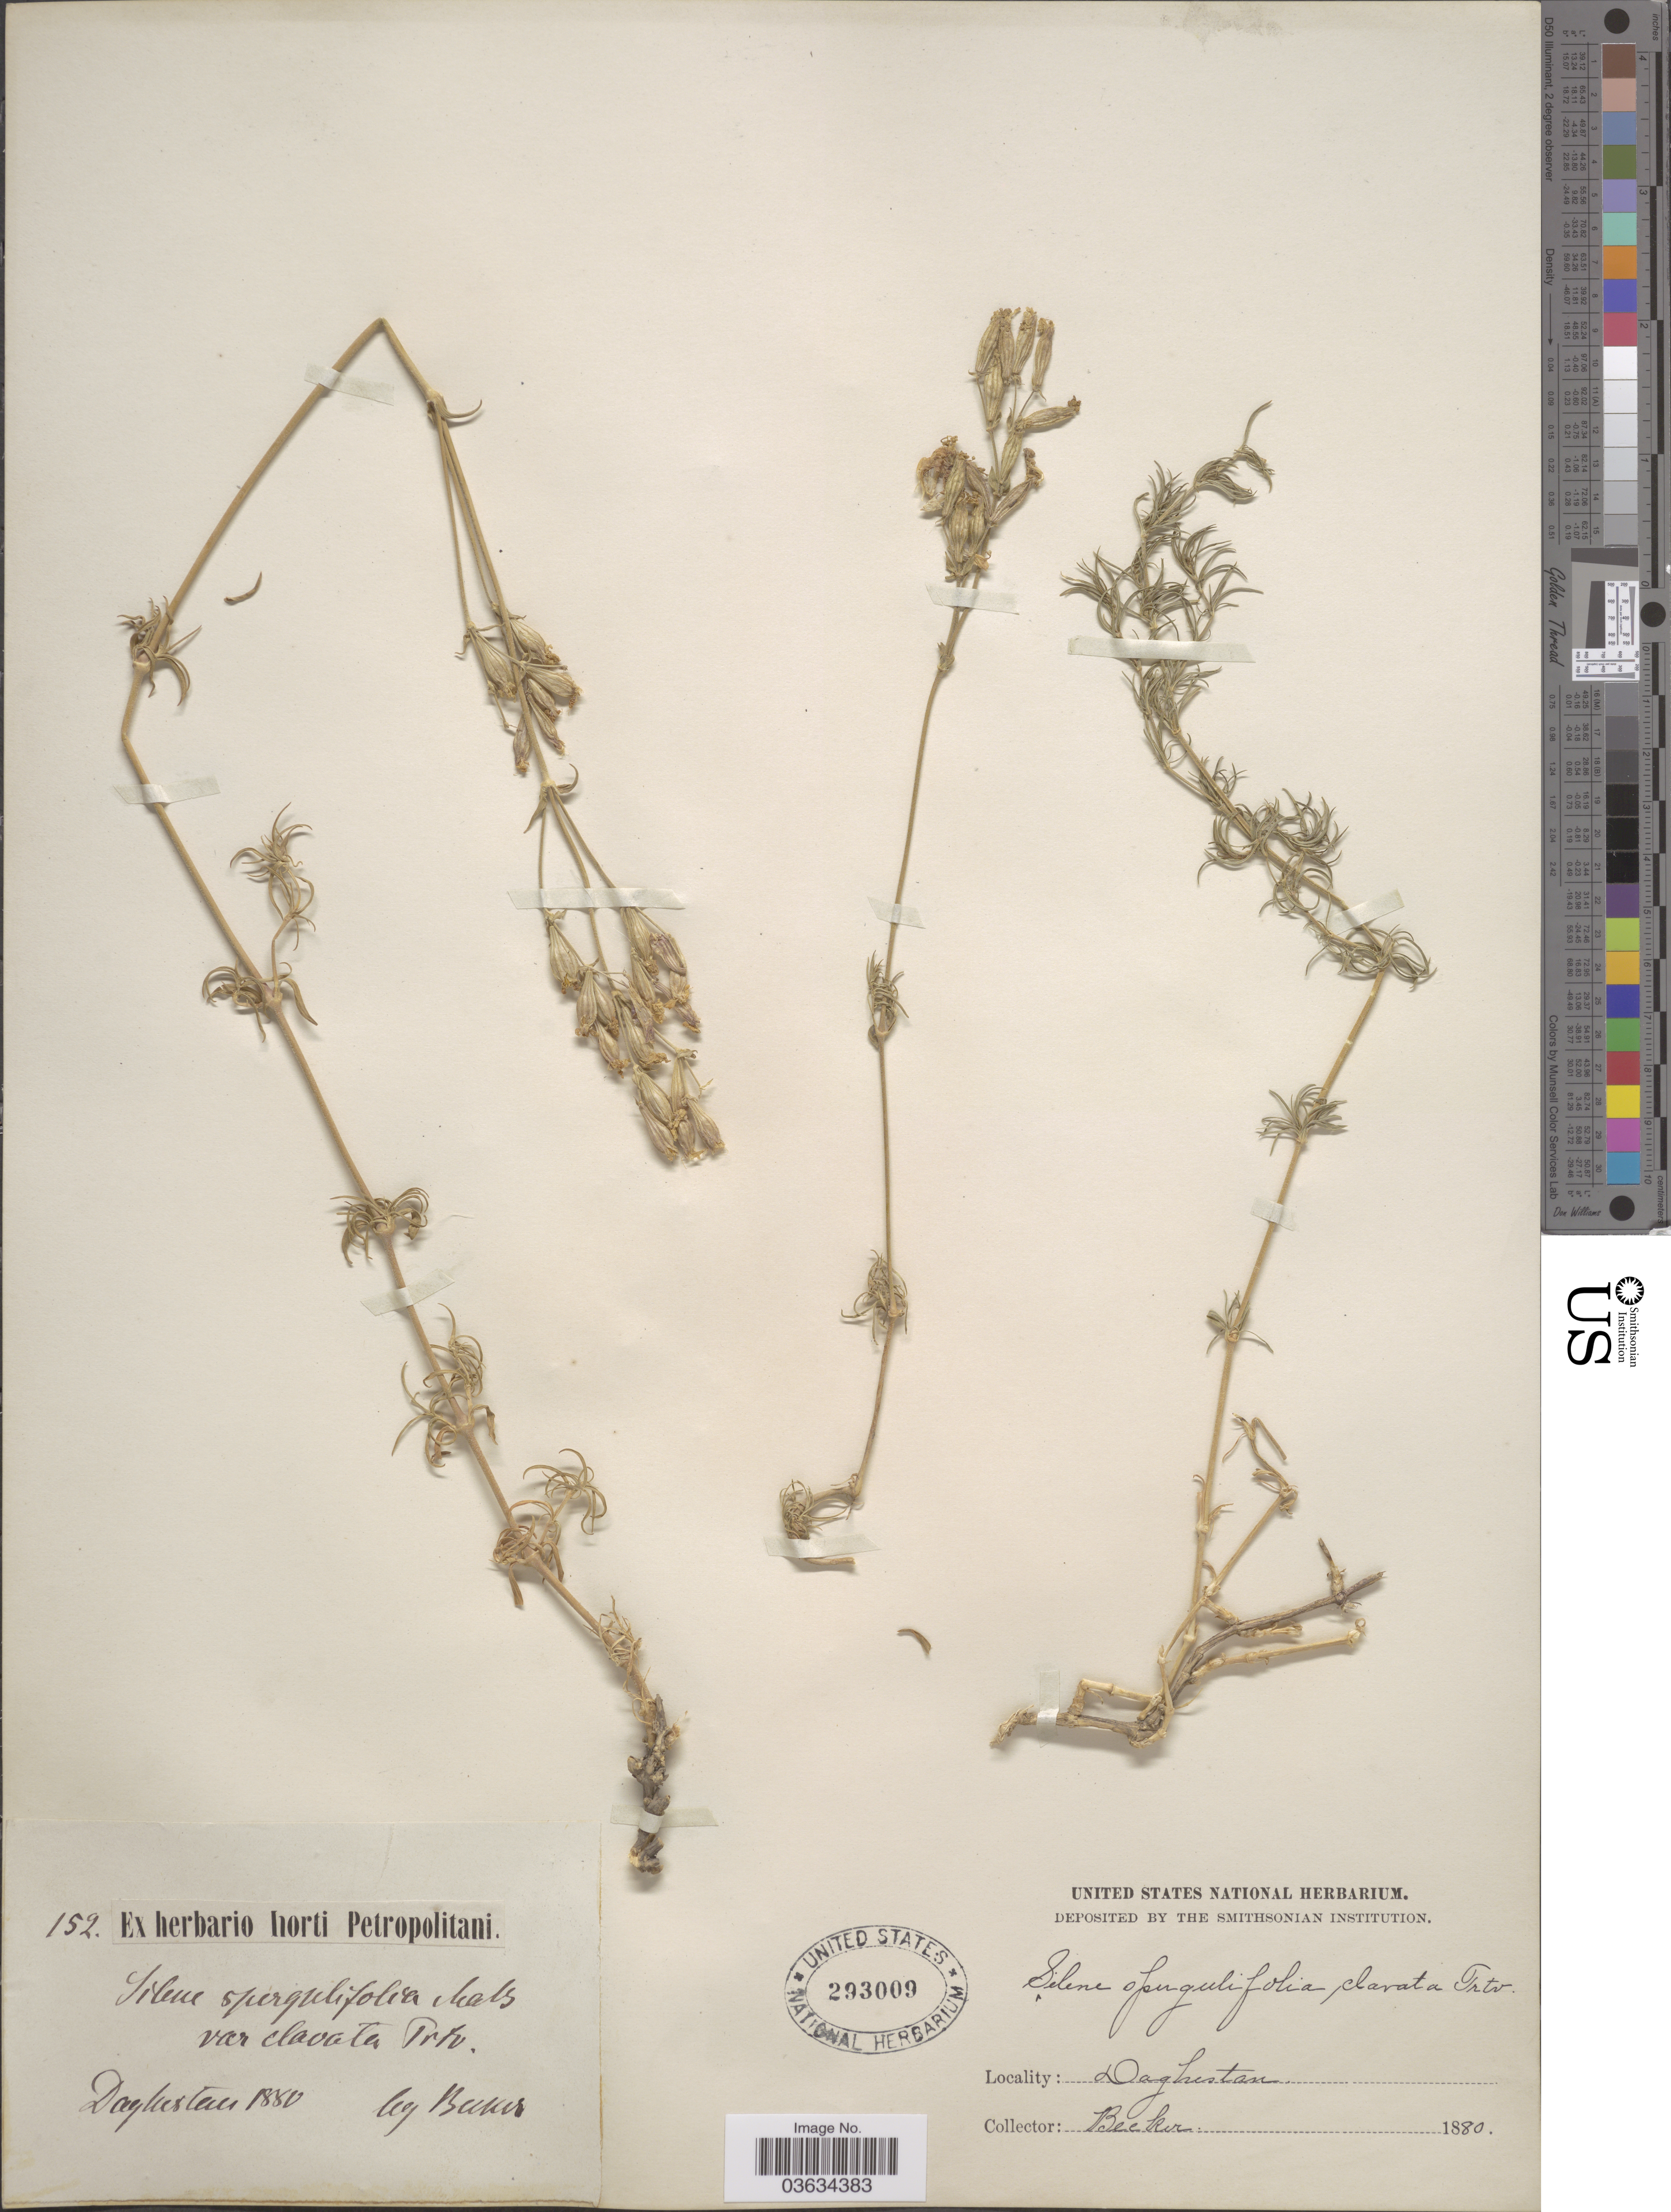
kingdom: Plantae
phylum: Tracheophyta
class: Magnoliopsida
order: Caryophyllales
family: Caryophyllaceae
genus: Silene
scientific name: Silene spergulifolia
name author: (Willd.) M. Bieb.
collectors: -. Becker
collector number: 152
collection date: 1880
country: Russian Federation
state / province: Dagestan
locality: Daghestan.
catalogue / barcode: US 293009